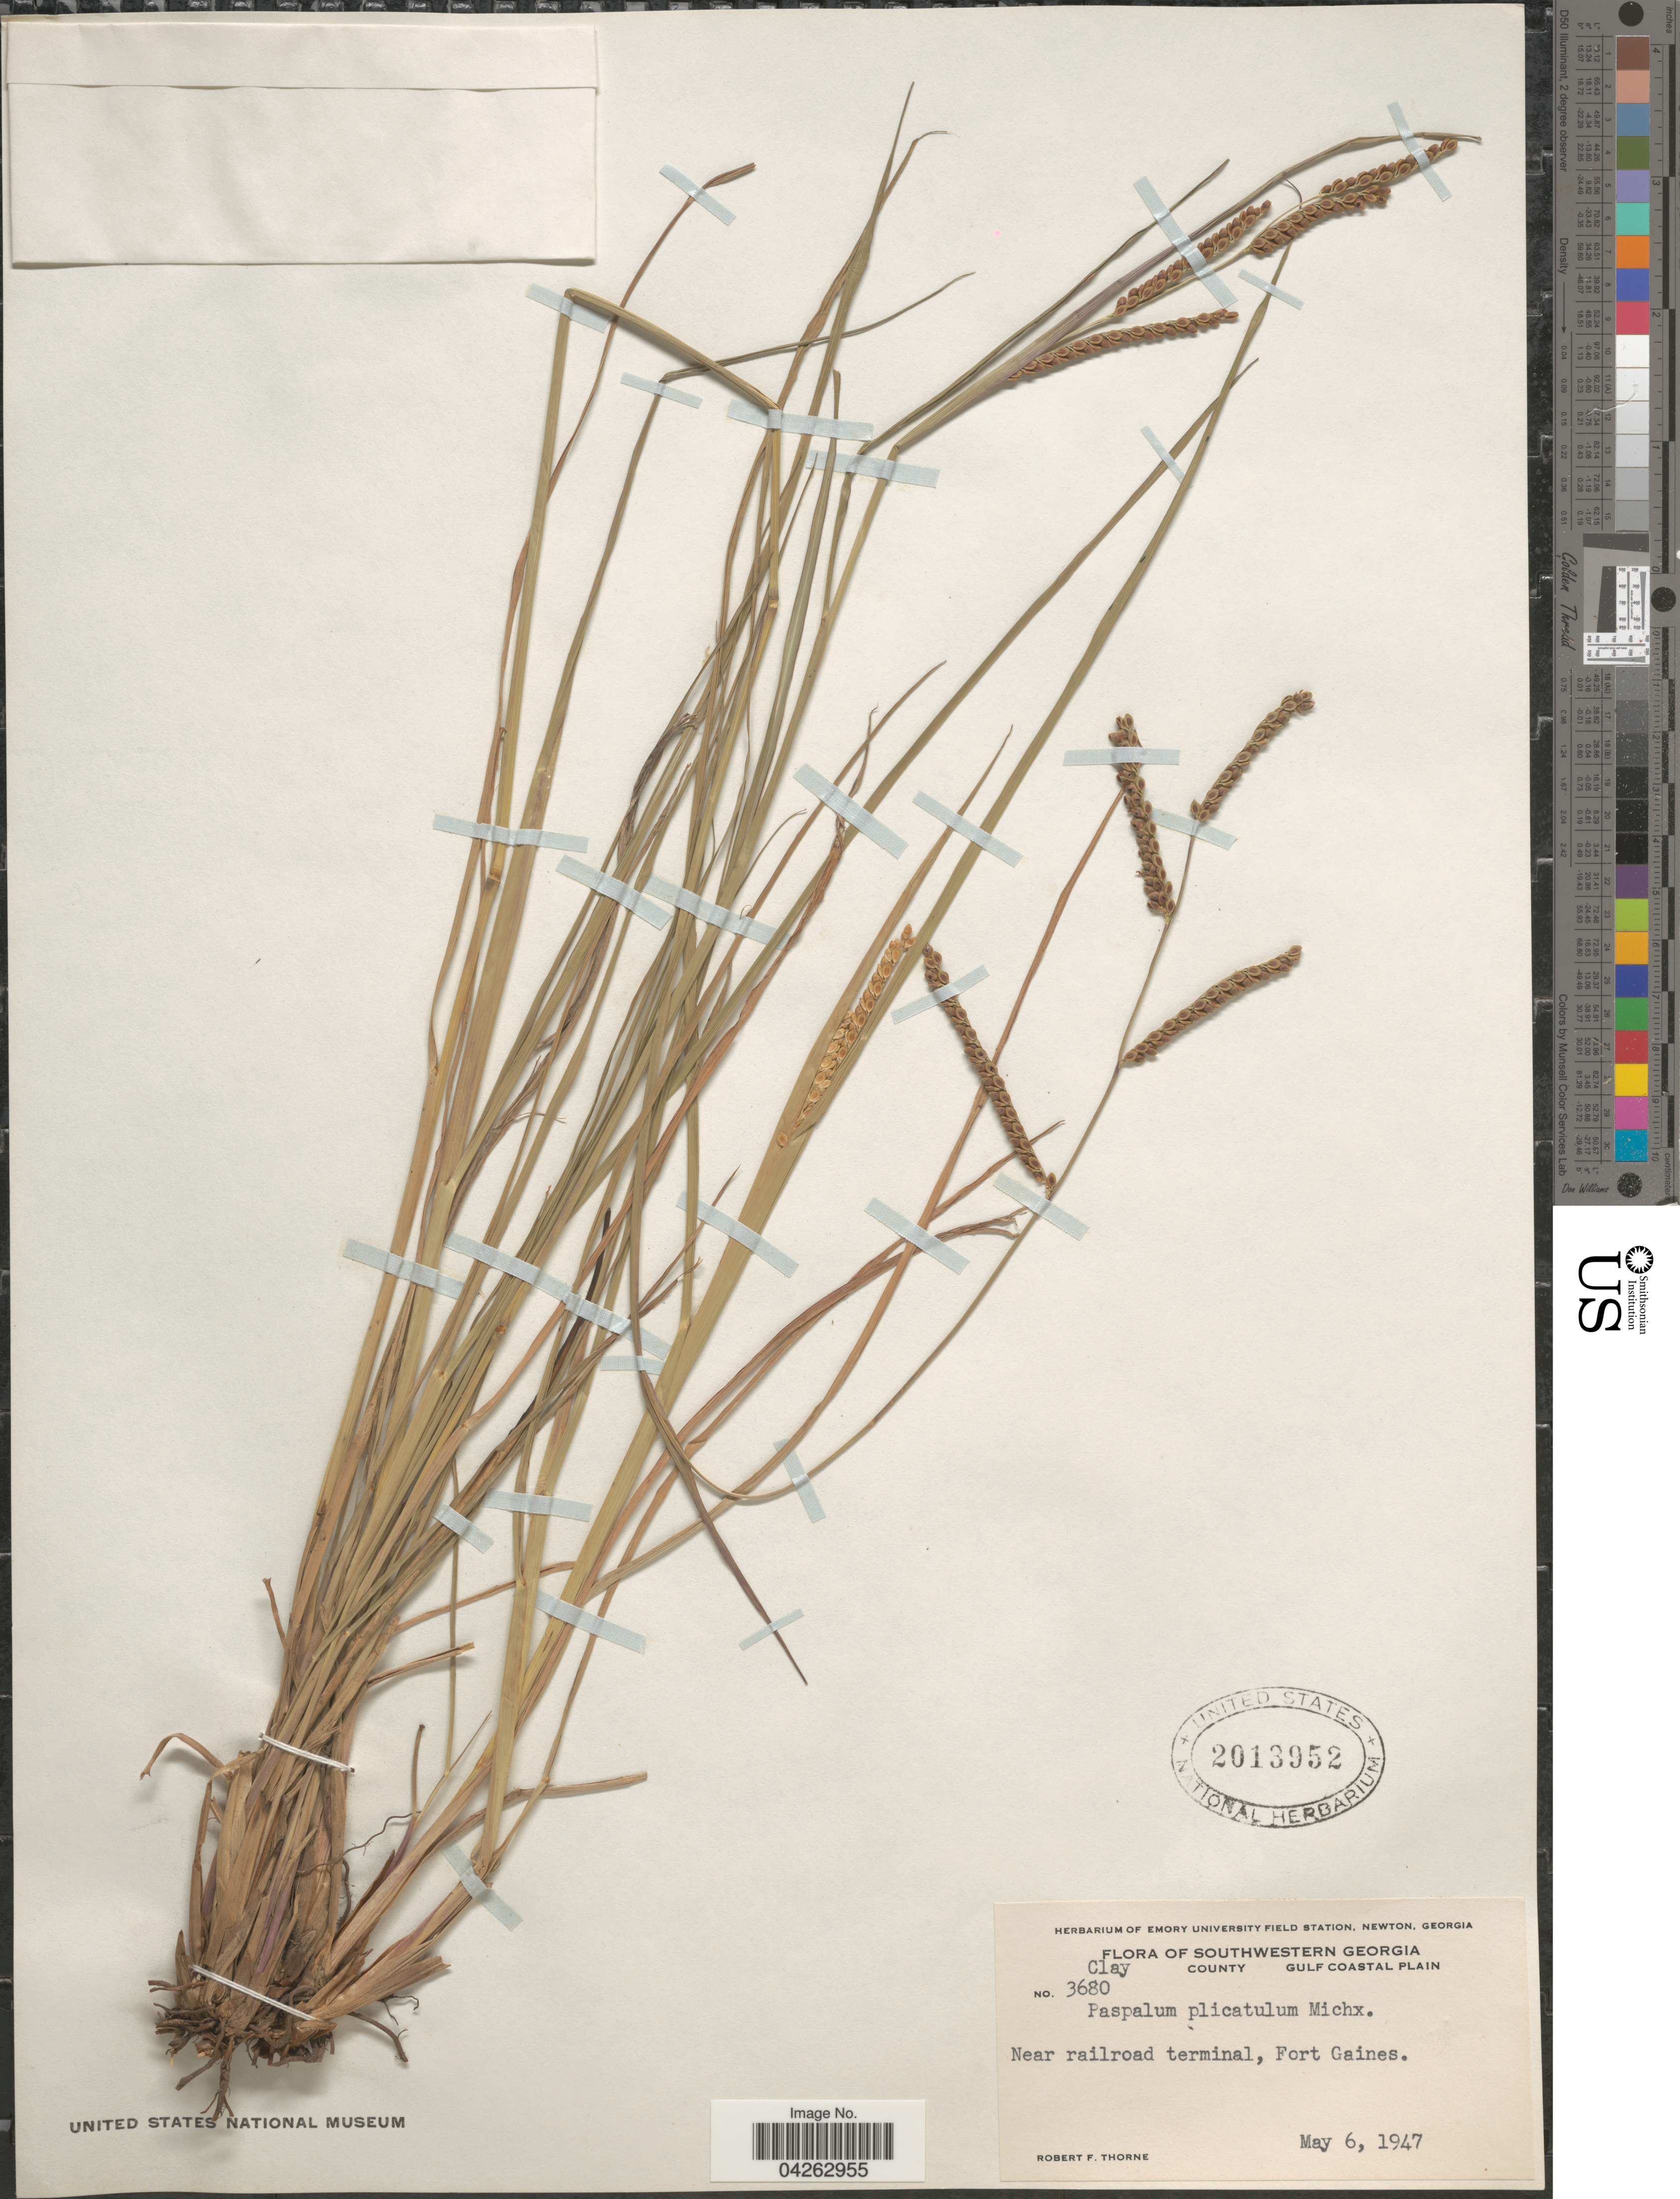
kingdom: Plantae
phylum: Tracheophyta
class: Liliopsida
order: Poales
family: Poaceae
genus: Paspalum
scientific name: Paspalum plicatulum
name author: Michx.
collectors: R. F. Thorne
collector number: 3680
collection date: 1947-05-06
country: United States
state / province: Georgia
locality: Southwestern Georgia. Clay County. Gulf Coastal Plain. Near railroad terminal, Fort Gaines.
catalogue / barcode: US 2013952